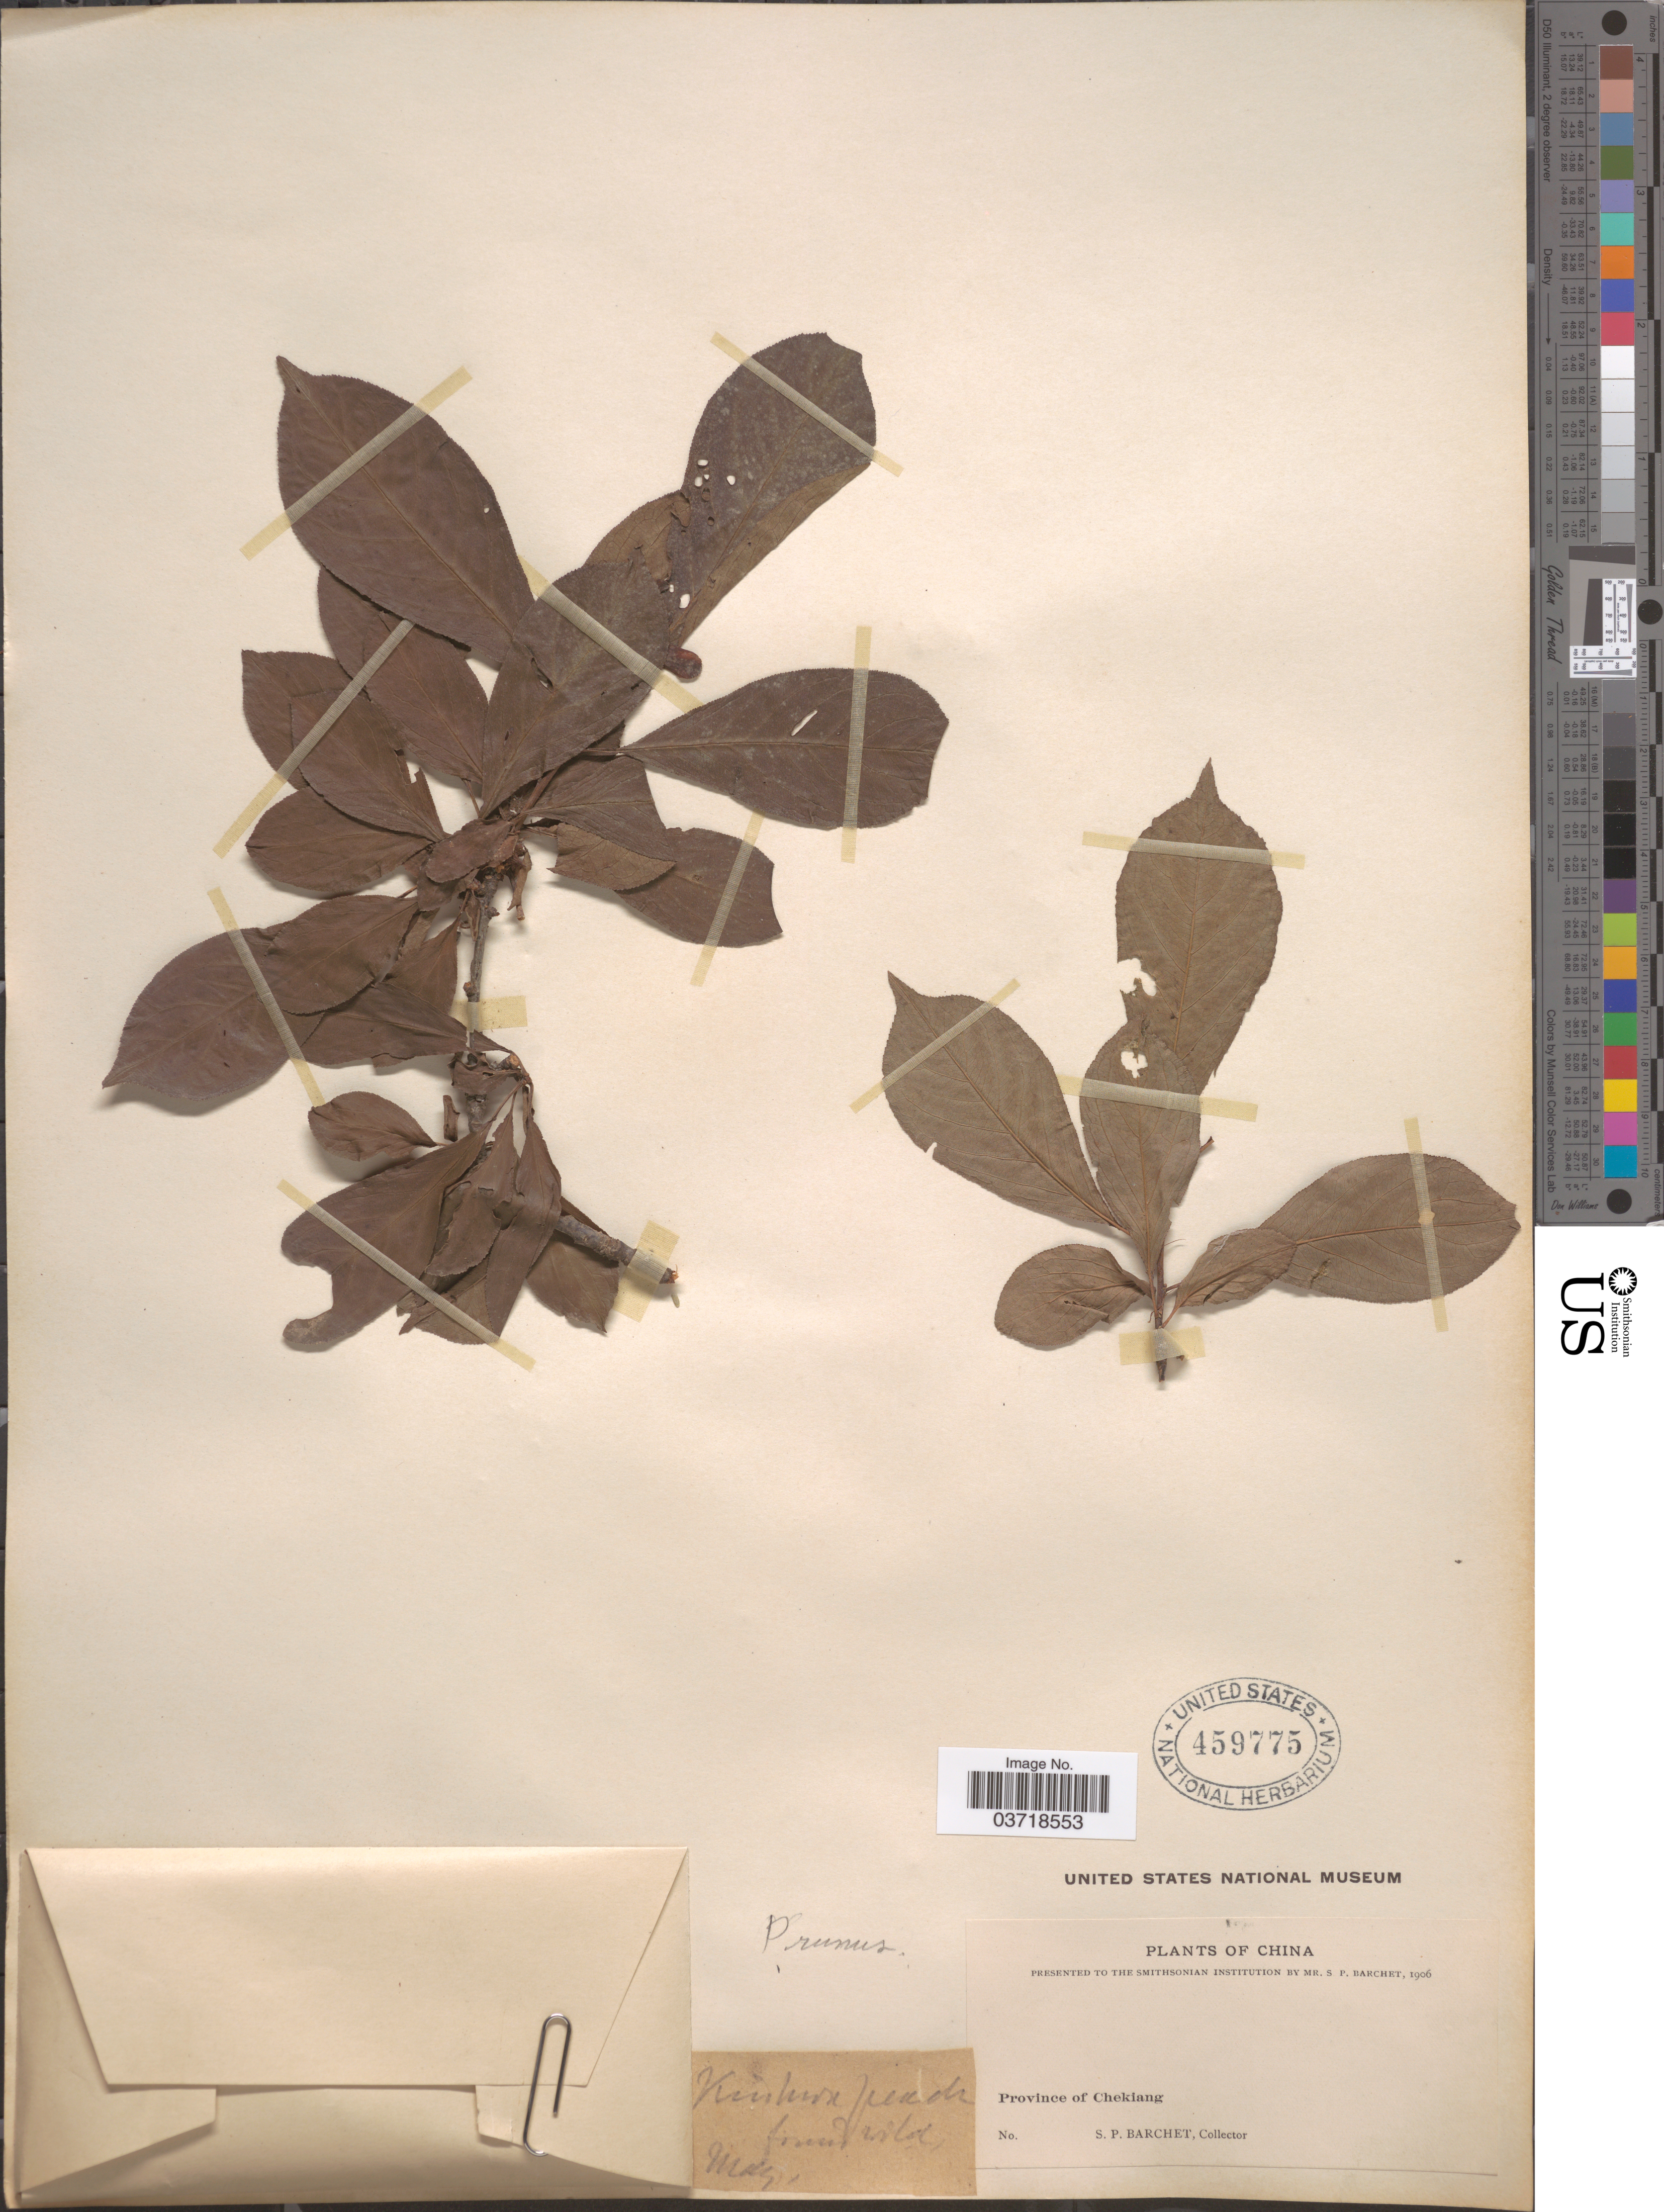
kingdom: Plantae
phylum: Tracheophyta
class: Magnoliopsida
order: Rosales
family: Rosaceae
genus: Prunus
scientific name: Prunus sp.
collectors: S. P. Barchet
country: China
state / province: Zhejiang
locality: Province of Chekiang. Kinkux pendr from Vrista. [interpreted]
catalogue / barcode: US 459775